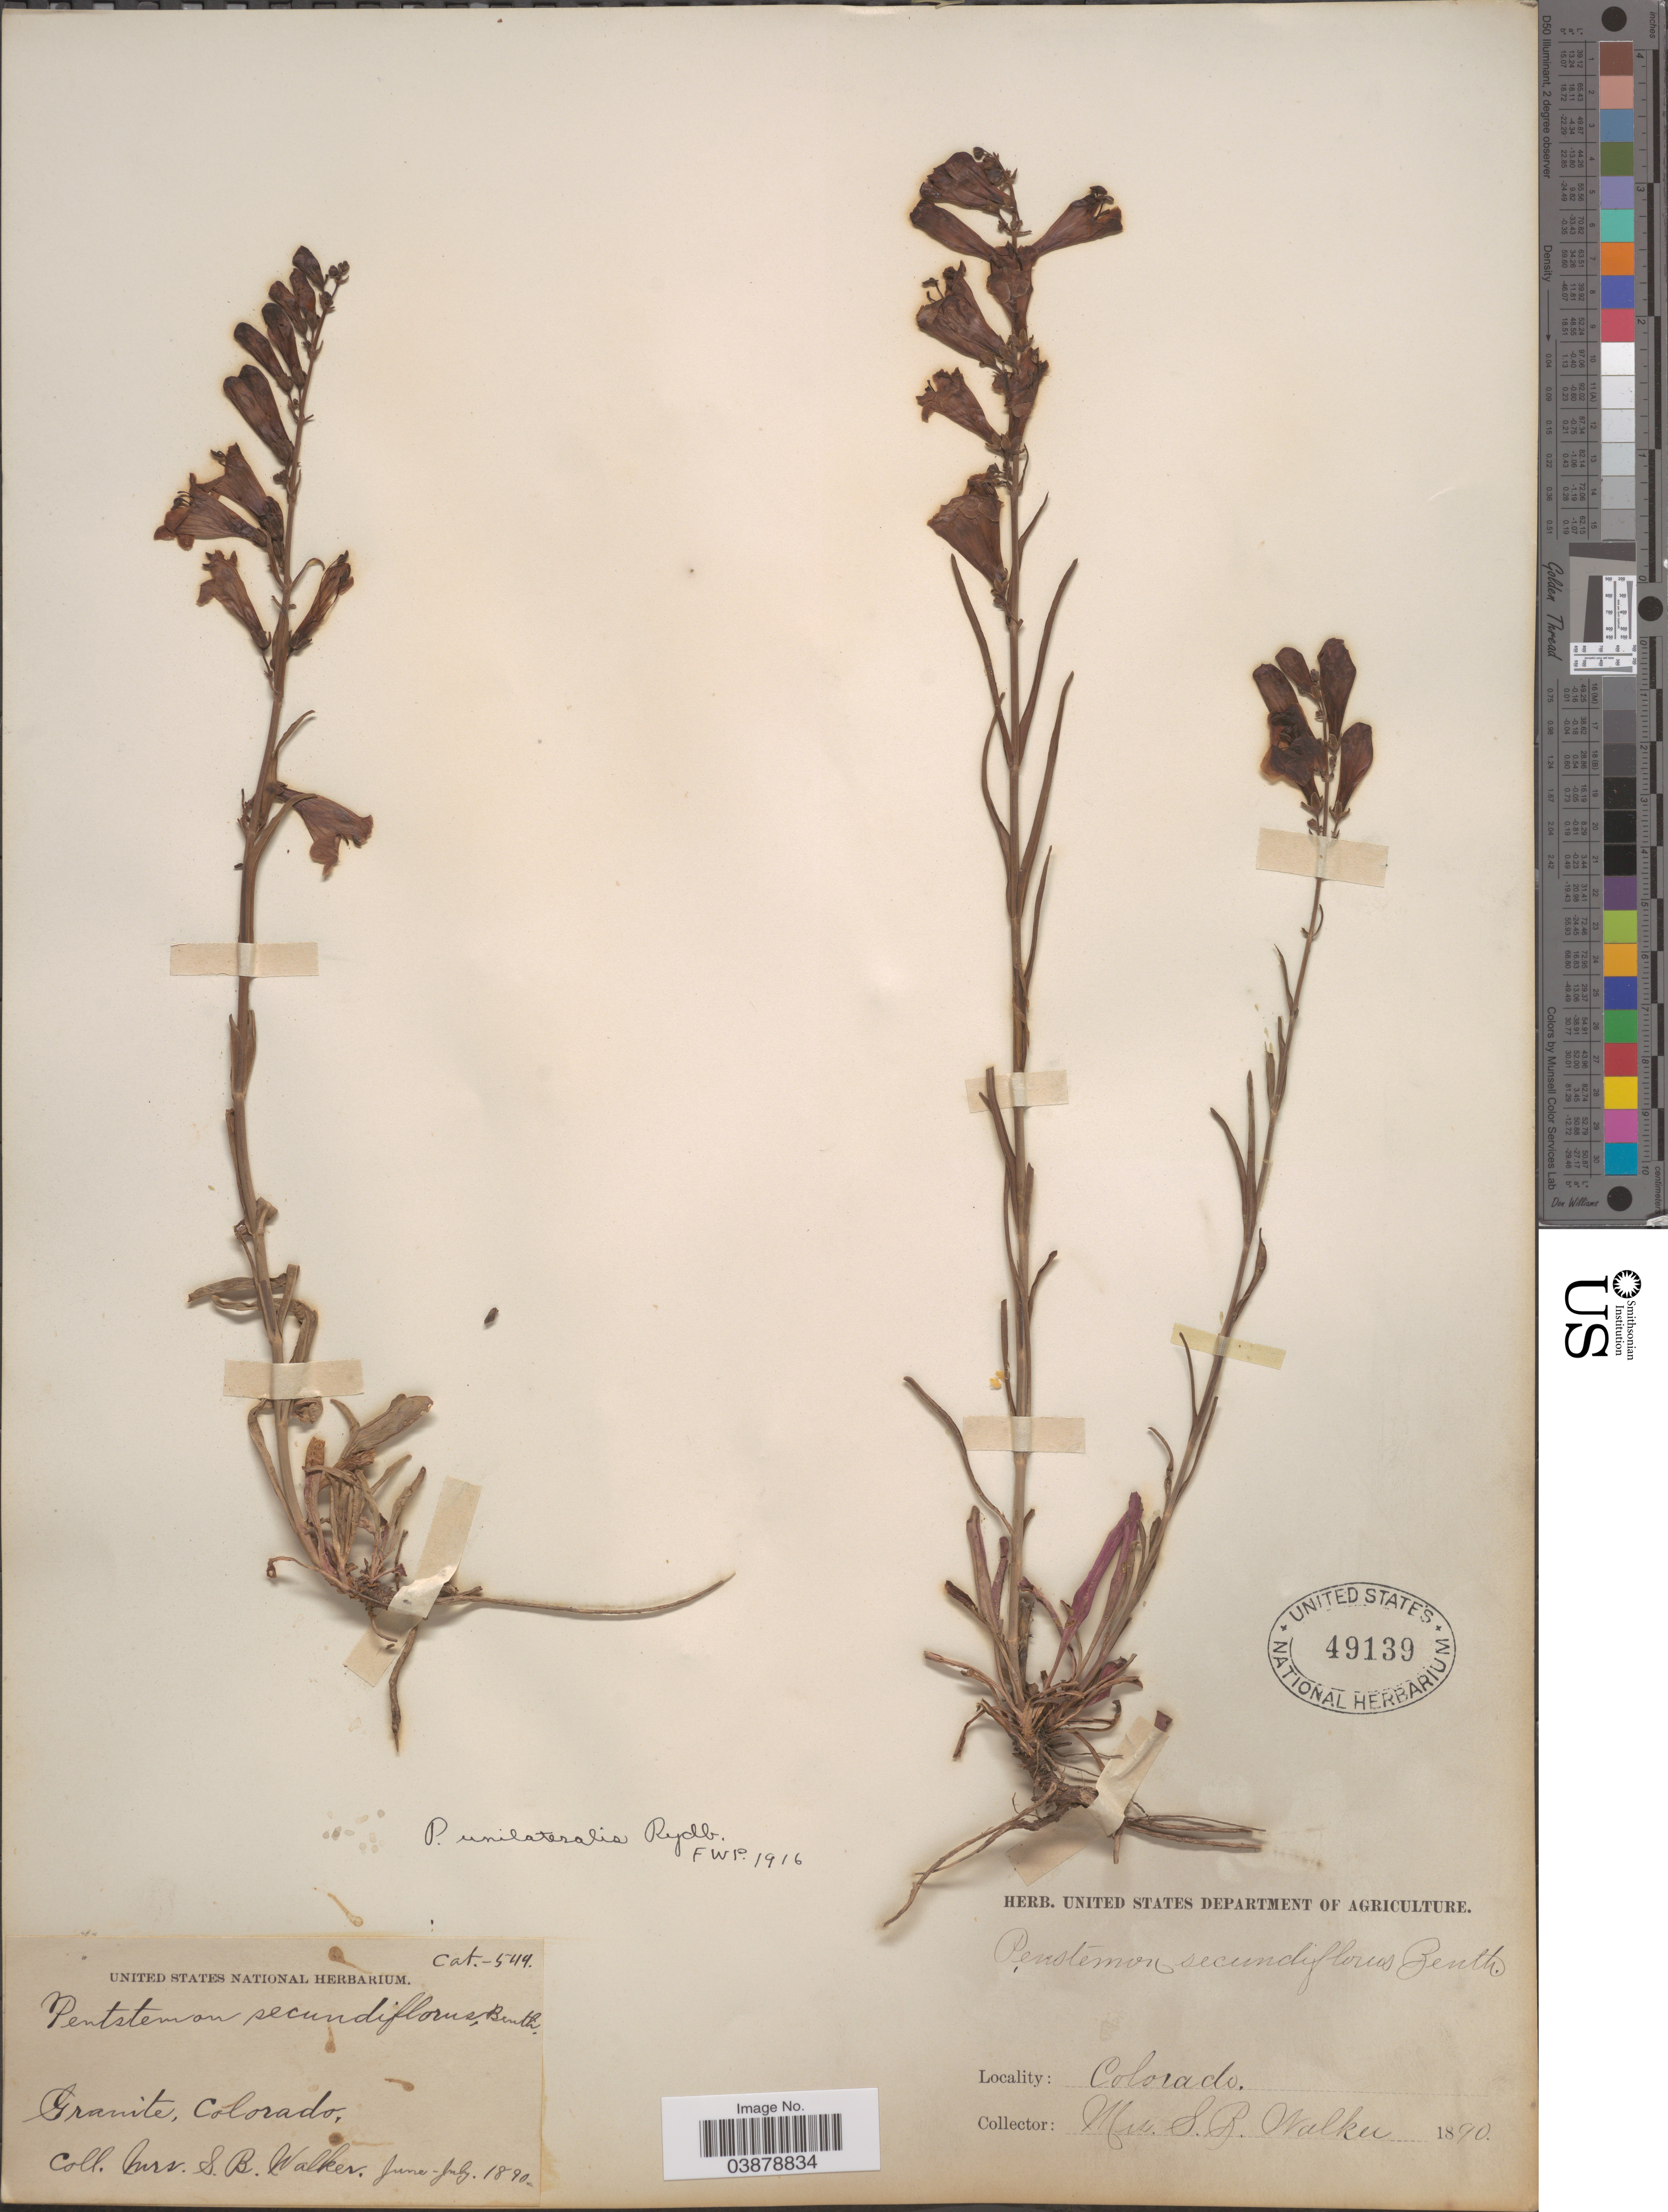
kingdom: Plantae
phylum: Tracheophyta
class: Magnoliopsida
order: Lamiales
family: Plantaginaceae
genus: Penstemon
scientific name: Penstemon unilateralis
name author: Rydb.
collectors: S. Walker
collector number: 549?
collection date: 1890-06/1890-07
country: United States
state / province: Colorado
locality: Granite.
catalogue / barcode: US 49139